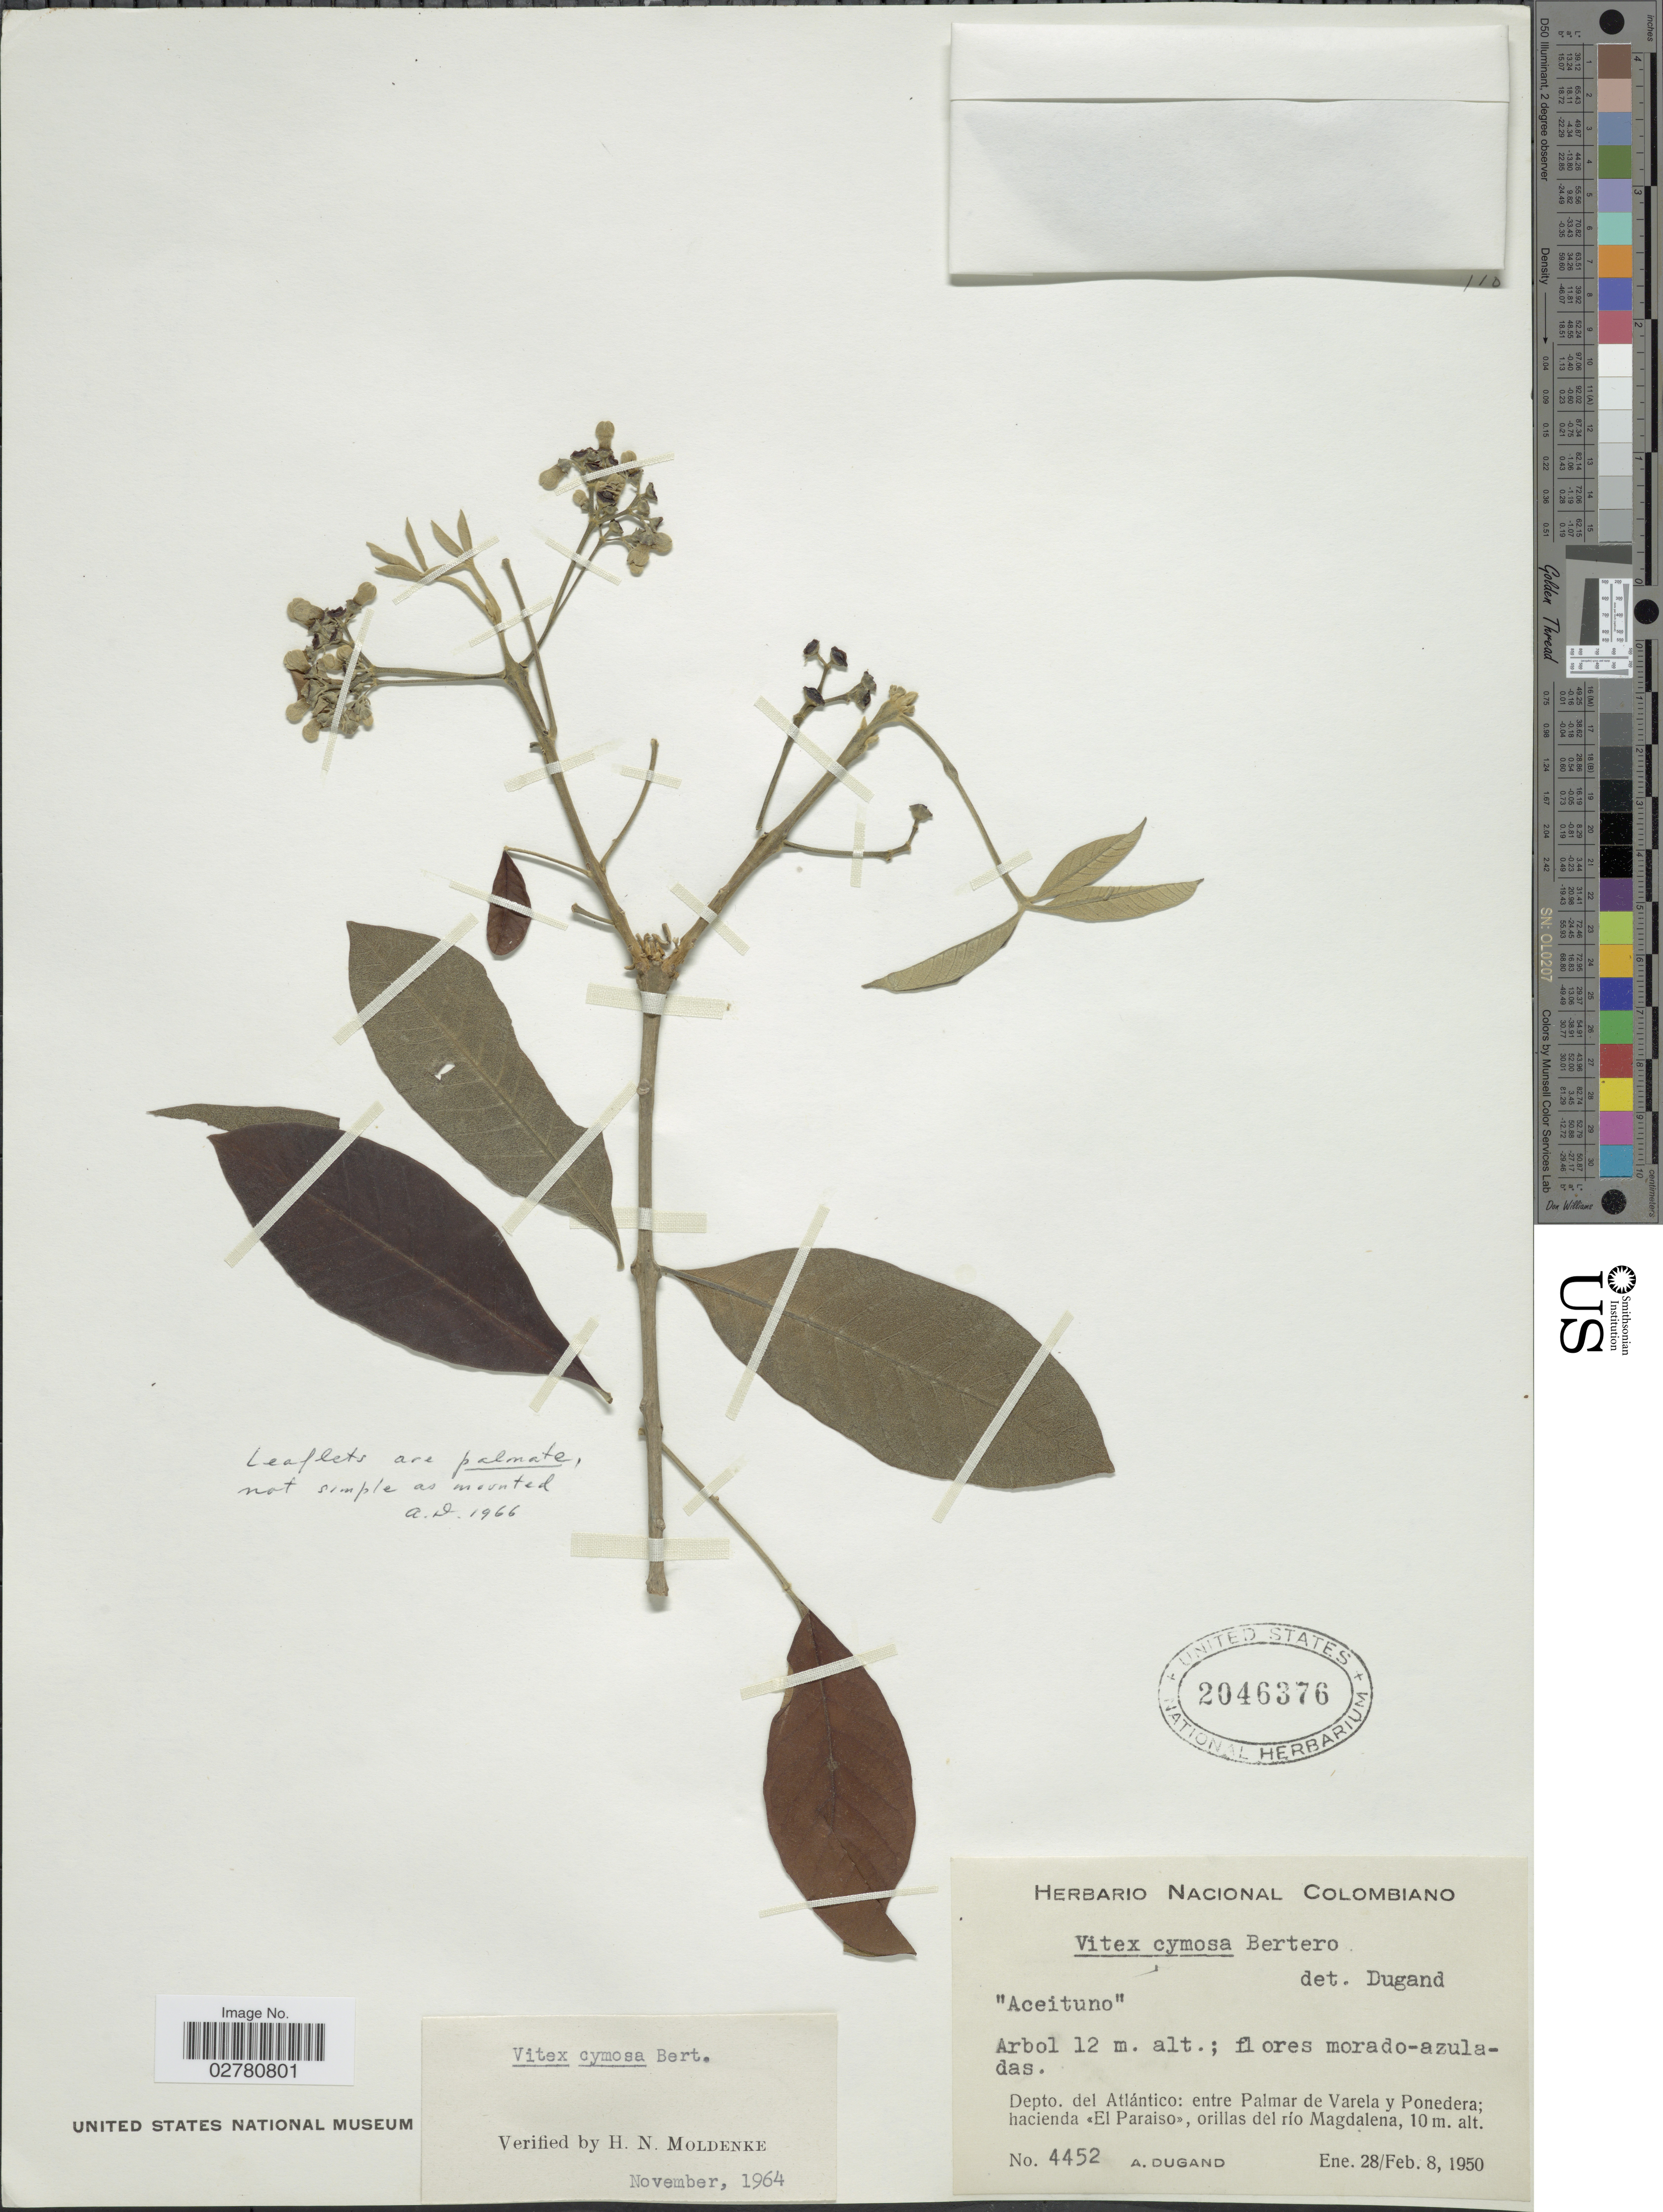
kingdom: Plantae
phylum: Tracheophyta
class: Magnoliopsida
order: Lamiales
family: Lamiaceae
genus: Vitex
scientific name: Vitex cymosa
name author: Bertero ex Spreng.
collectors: A. Dugand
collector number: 4452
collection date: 1950-01-28/1950-02-08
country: Colombia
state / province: Atlántico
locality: Depto. del Atlántico: entre Palmar de Varela y Ponedera; hacienda <<El Paraiso>>, orillas del río Magdalena.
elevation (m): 10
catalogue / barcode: US 2046376